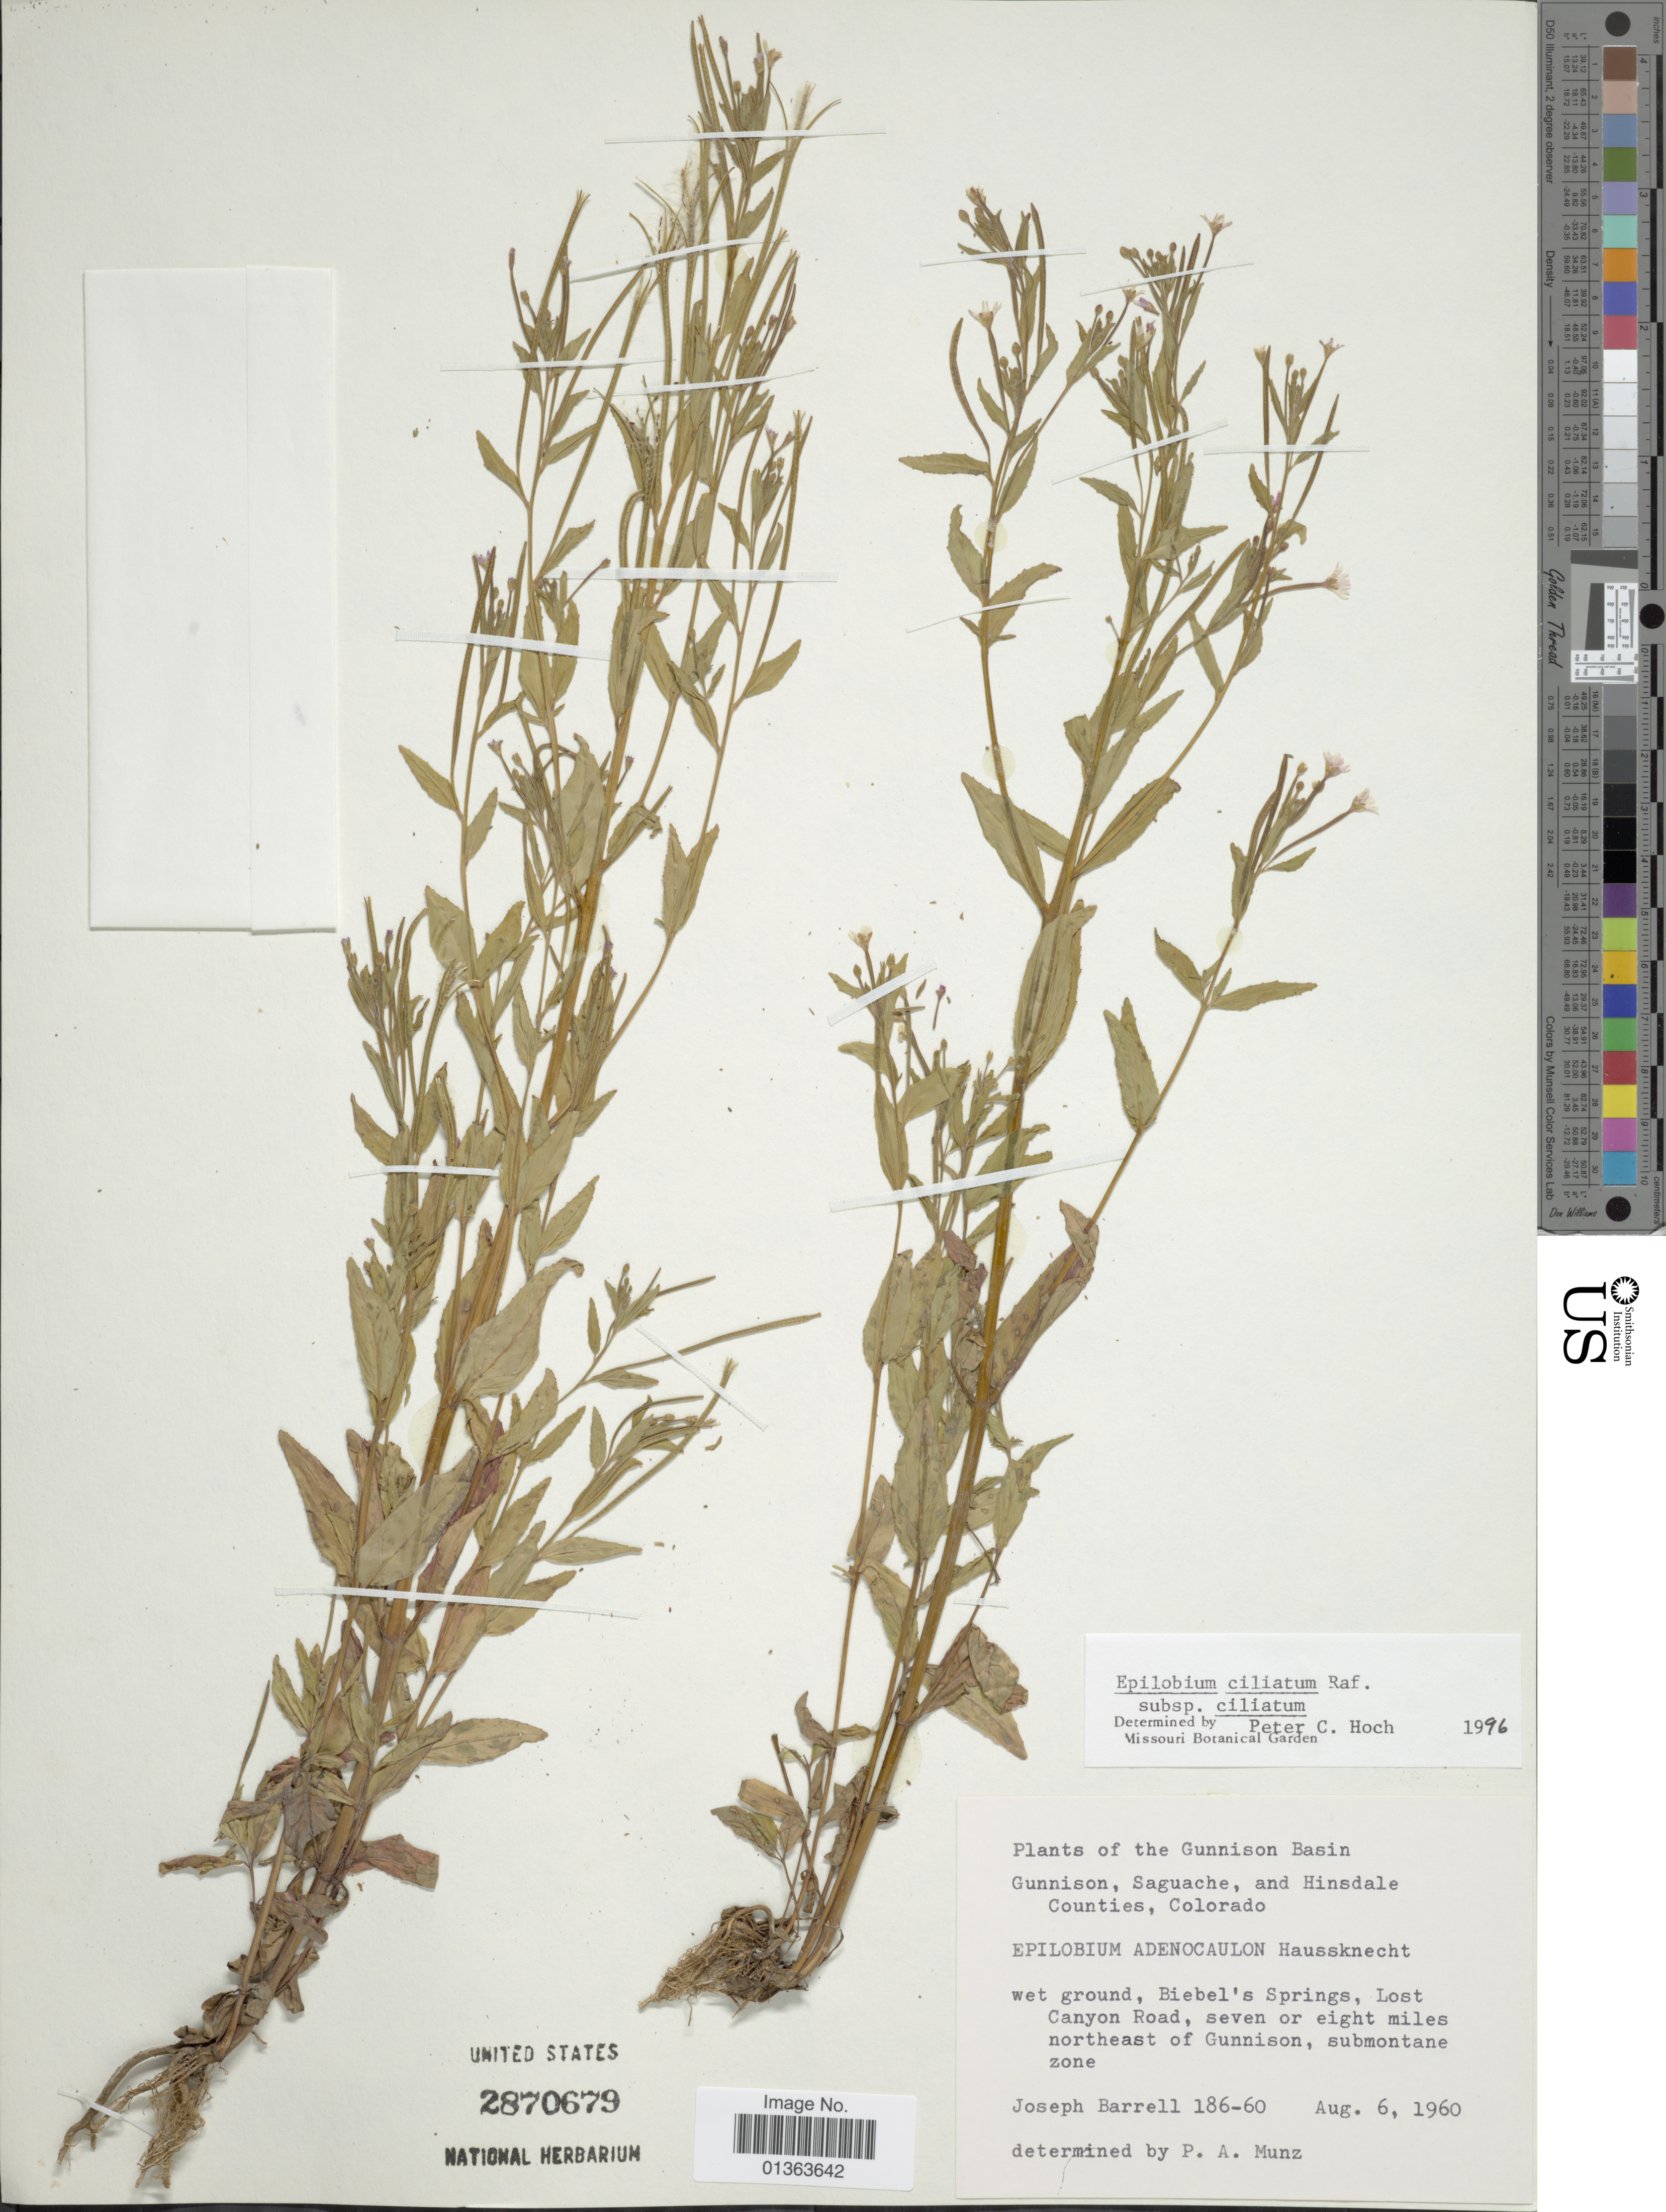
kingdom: Plantae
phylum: Tracheophyta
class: Magnoliopsida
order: Myrtales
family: Onagraceae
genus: Epilobium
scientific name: Epilobium ciliatum subsp. ciliatum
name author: Raf.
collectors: J. Barrell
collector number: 186-60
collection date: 1960-08-06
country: United States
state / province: Colorado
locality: Gunnison, Saguache, and Hinsdale Counties. Wet ground, Biebel's Springs, Lost Canyon Road, seven or eight miles northeast of Gunnison, submontane zone.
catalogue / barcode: US 2870679